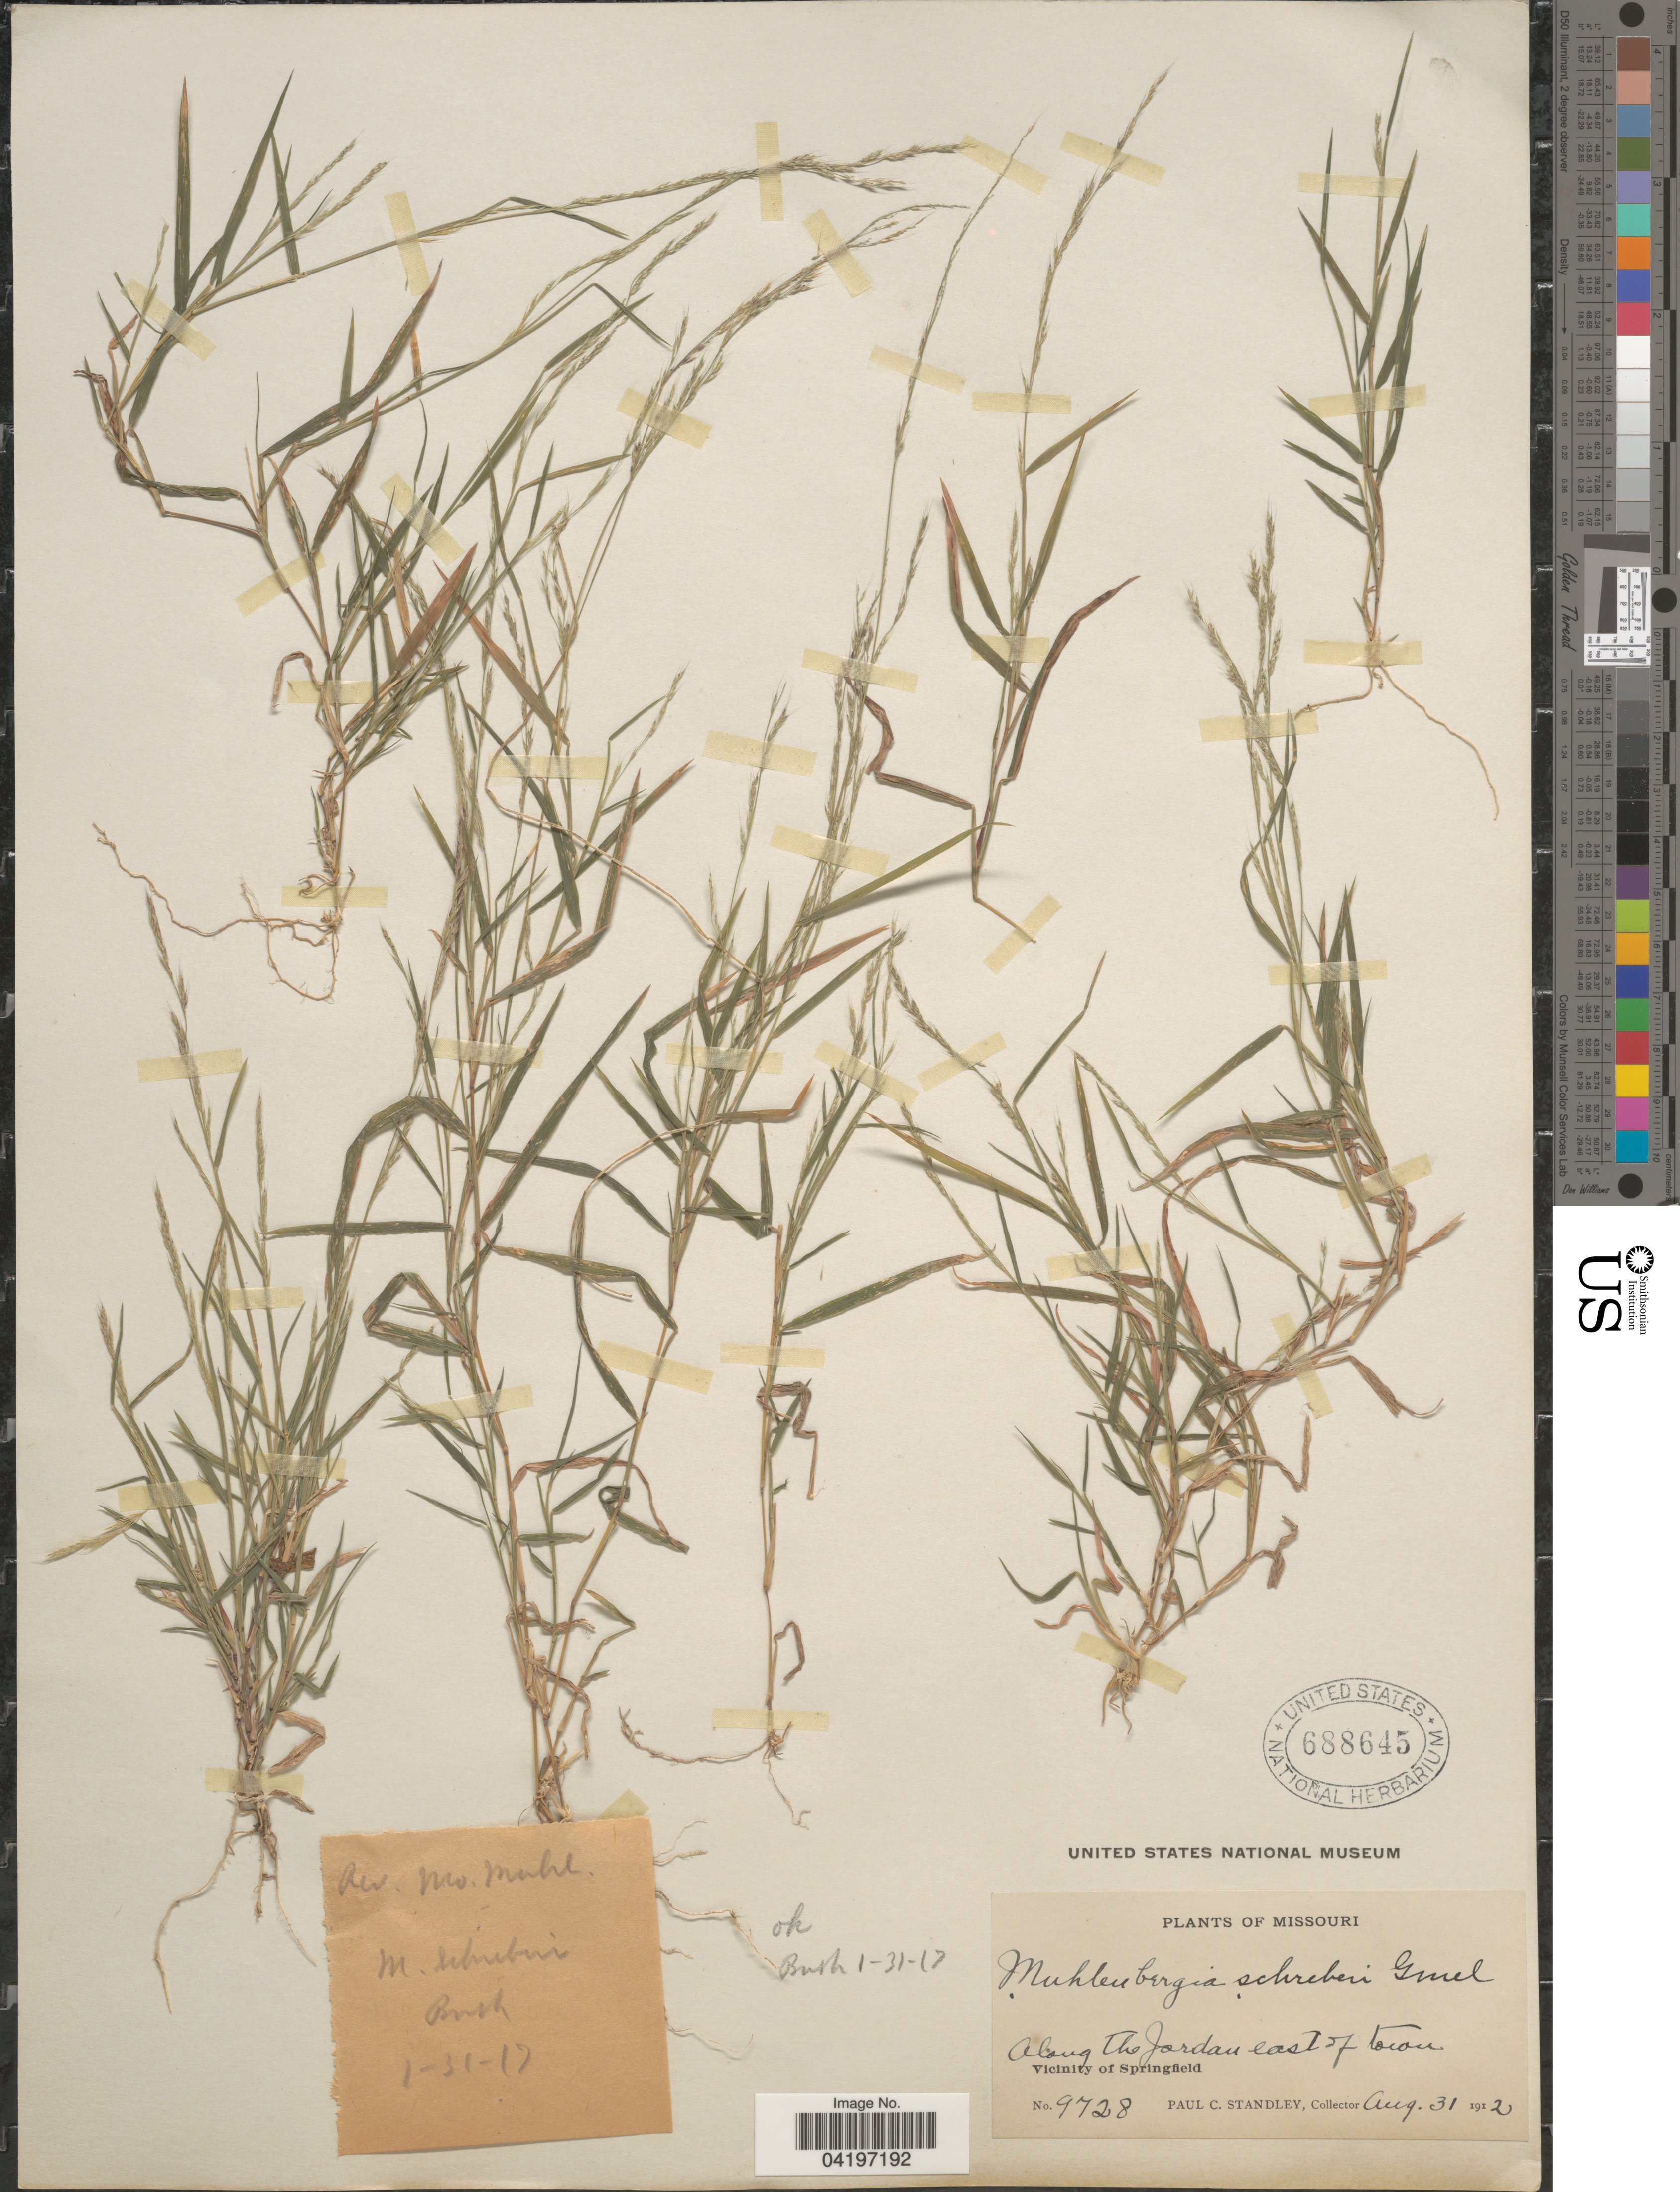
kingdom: Plantae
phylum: Tracheophyta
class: Liliopsida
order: Poales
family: Poaceae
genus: Muhlenbergia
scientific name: Muhlenbergia schreberi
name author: J.F. Gmel.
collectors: P. C. Standley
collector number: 9728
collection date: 1912-08-31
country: United States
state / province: Missouri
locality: Along the Jordan east of town. Vicinity of Springfield.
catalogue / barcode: US 688645